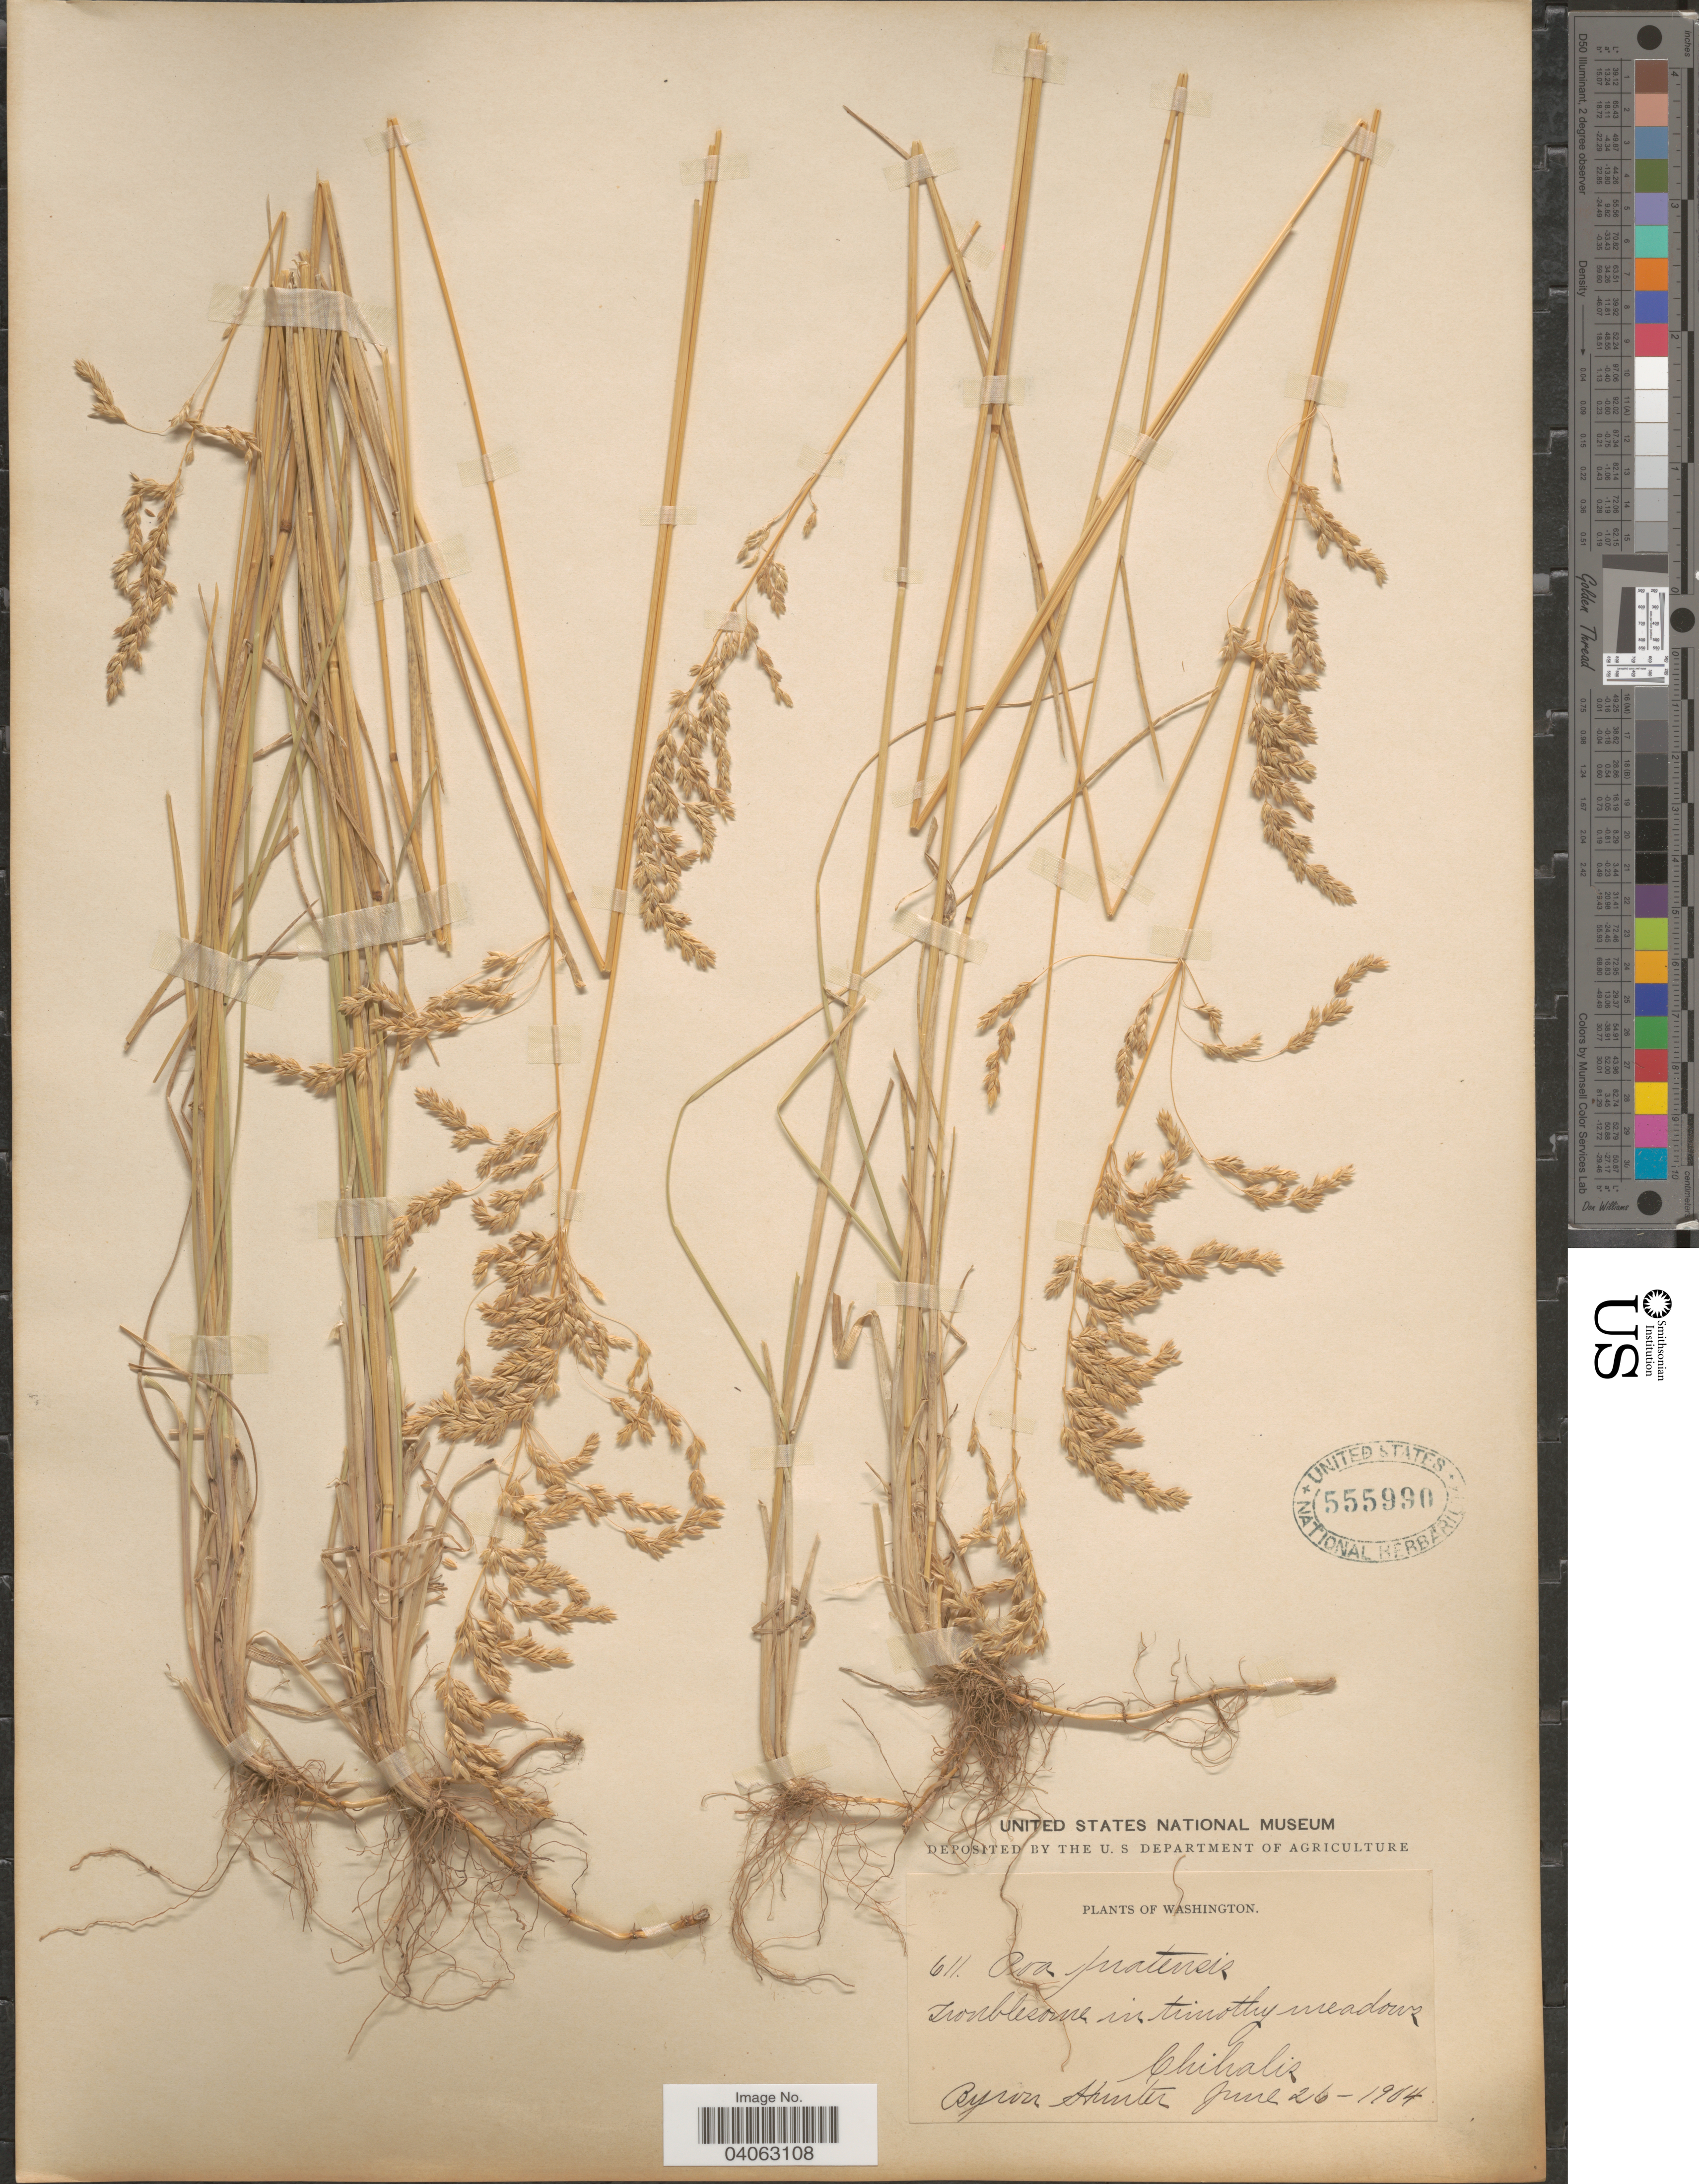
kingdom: Plantae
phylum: Tracheophyta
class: Liliopsida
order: Poales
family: Poaceae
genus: Poa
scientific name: Poa pratensis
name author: L.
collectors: B. Hunter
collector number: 611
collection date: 1904-06-26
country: United States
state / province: Washington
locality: Troublesome in timothy meadows Chihalis.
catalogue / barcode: US 555990